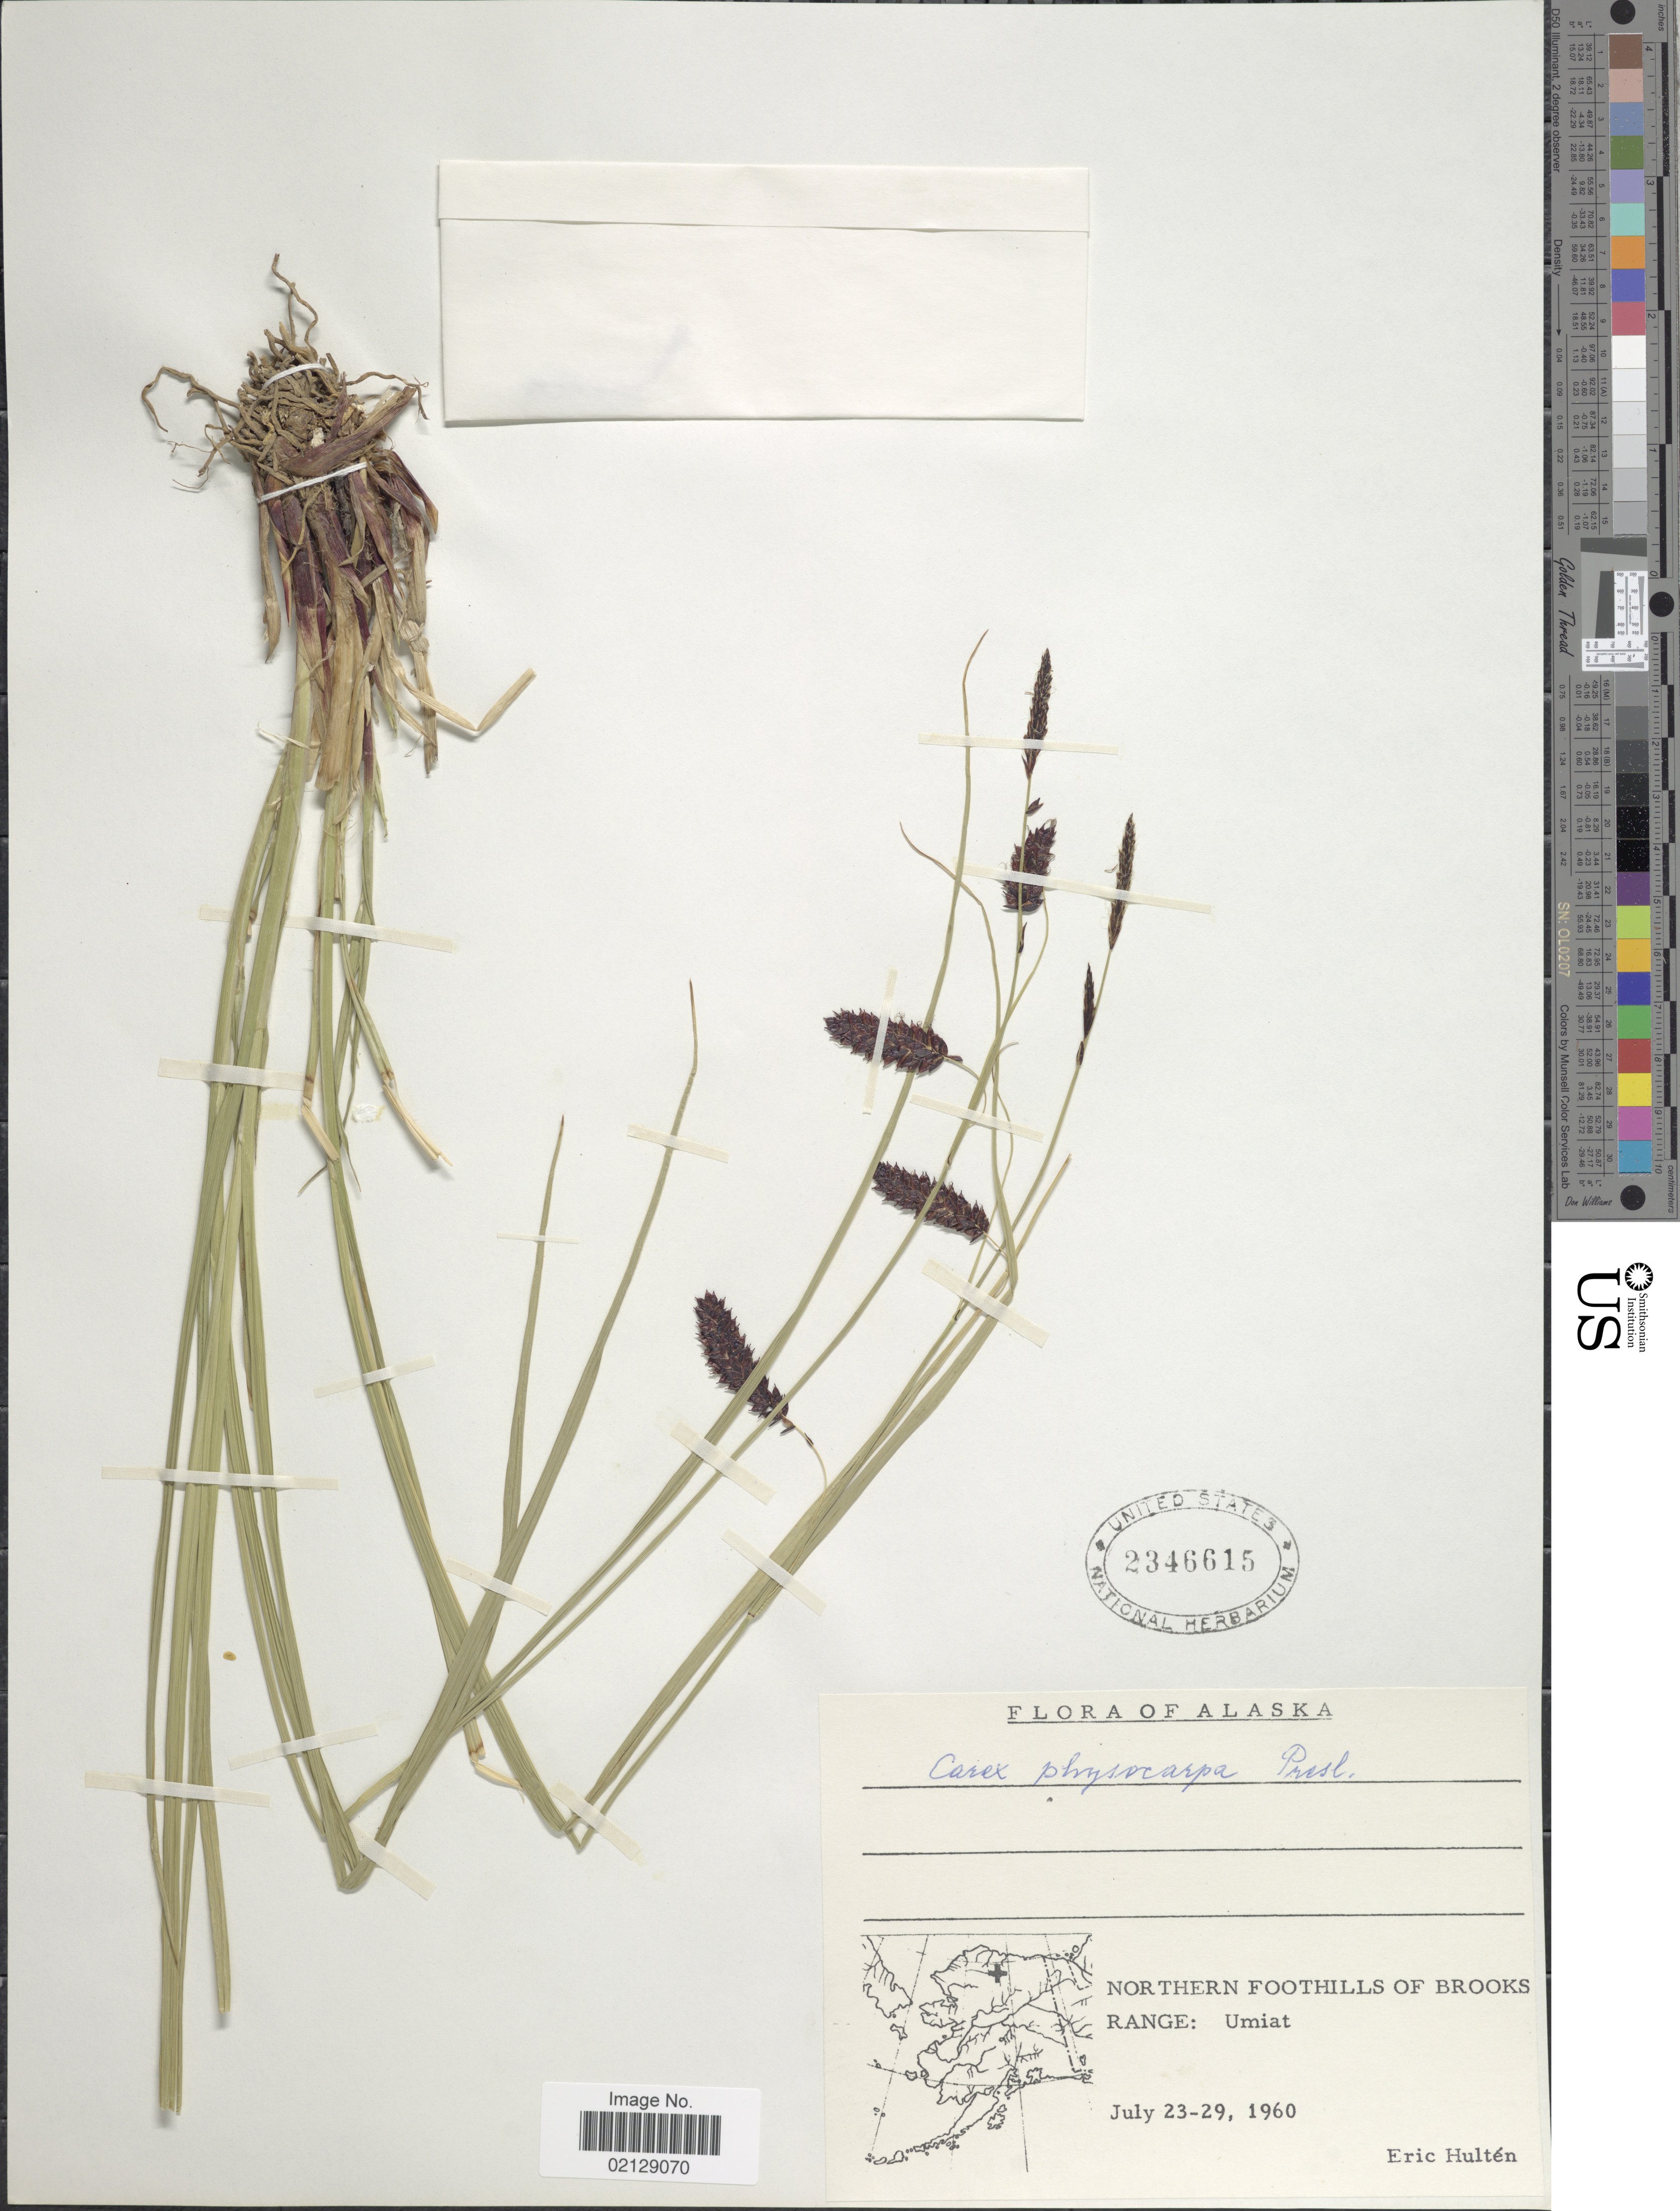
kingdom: Plantae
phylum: Tracheophyta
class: Liliopsida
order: Poales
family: Cyperaceae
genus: Carex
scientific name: Carex saxatilis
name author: L.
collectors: E. G. Hultén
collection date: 1960-07-23/1960-07-29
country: United States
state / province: Alaska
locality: Northern Foothills of Brooks Range: Umiat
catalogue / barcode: US 2346615